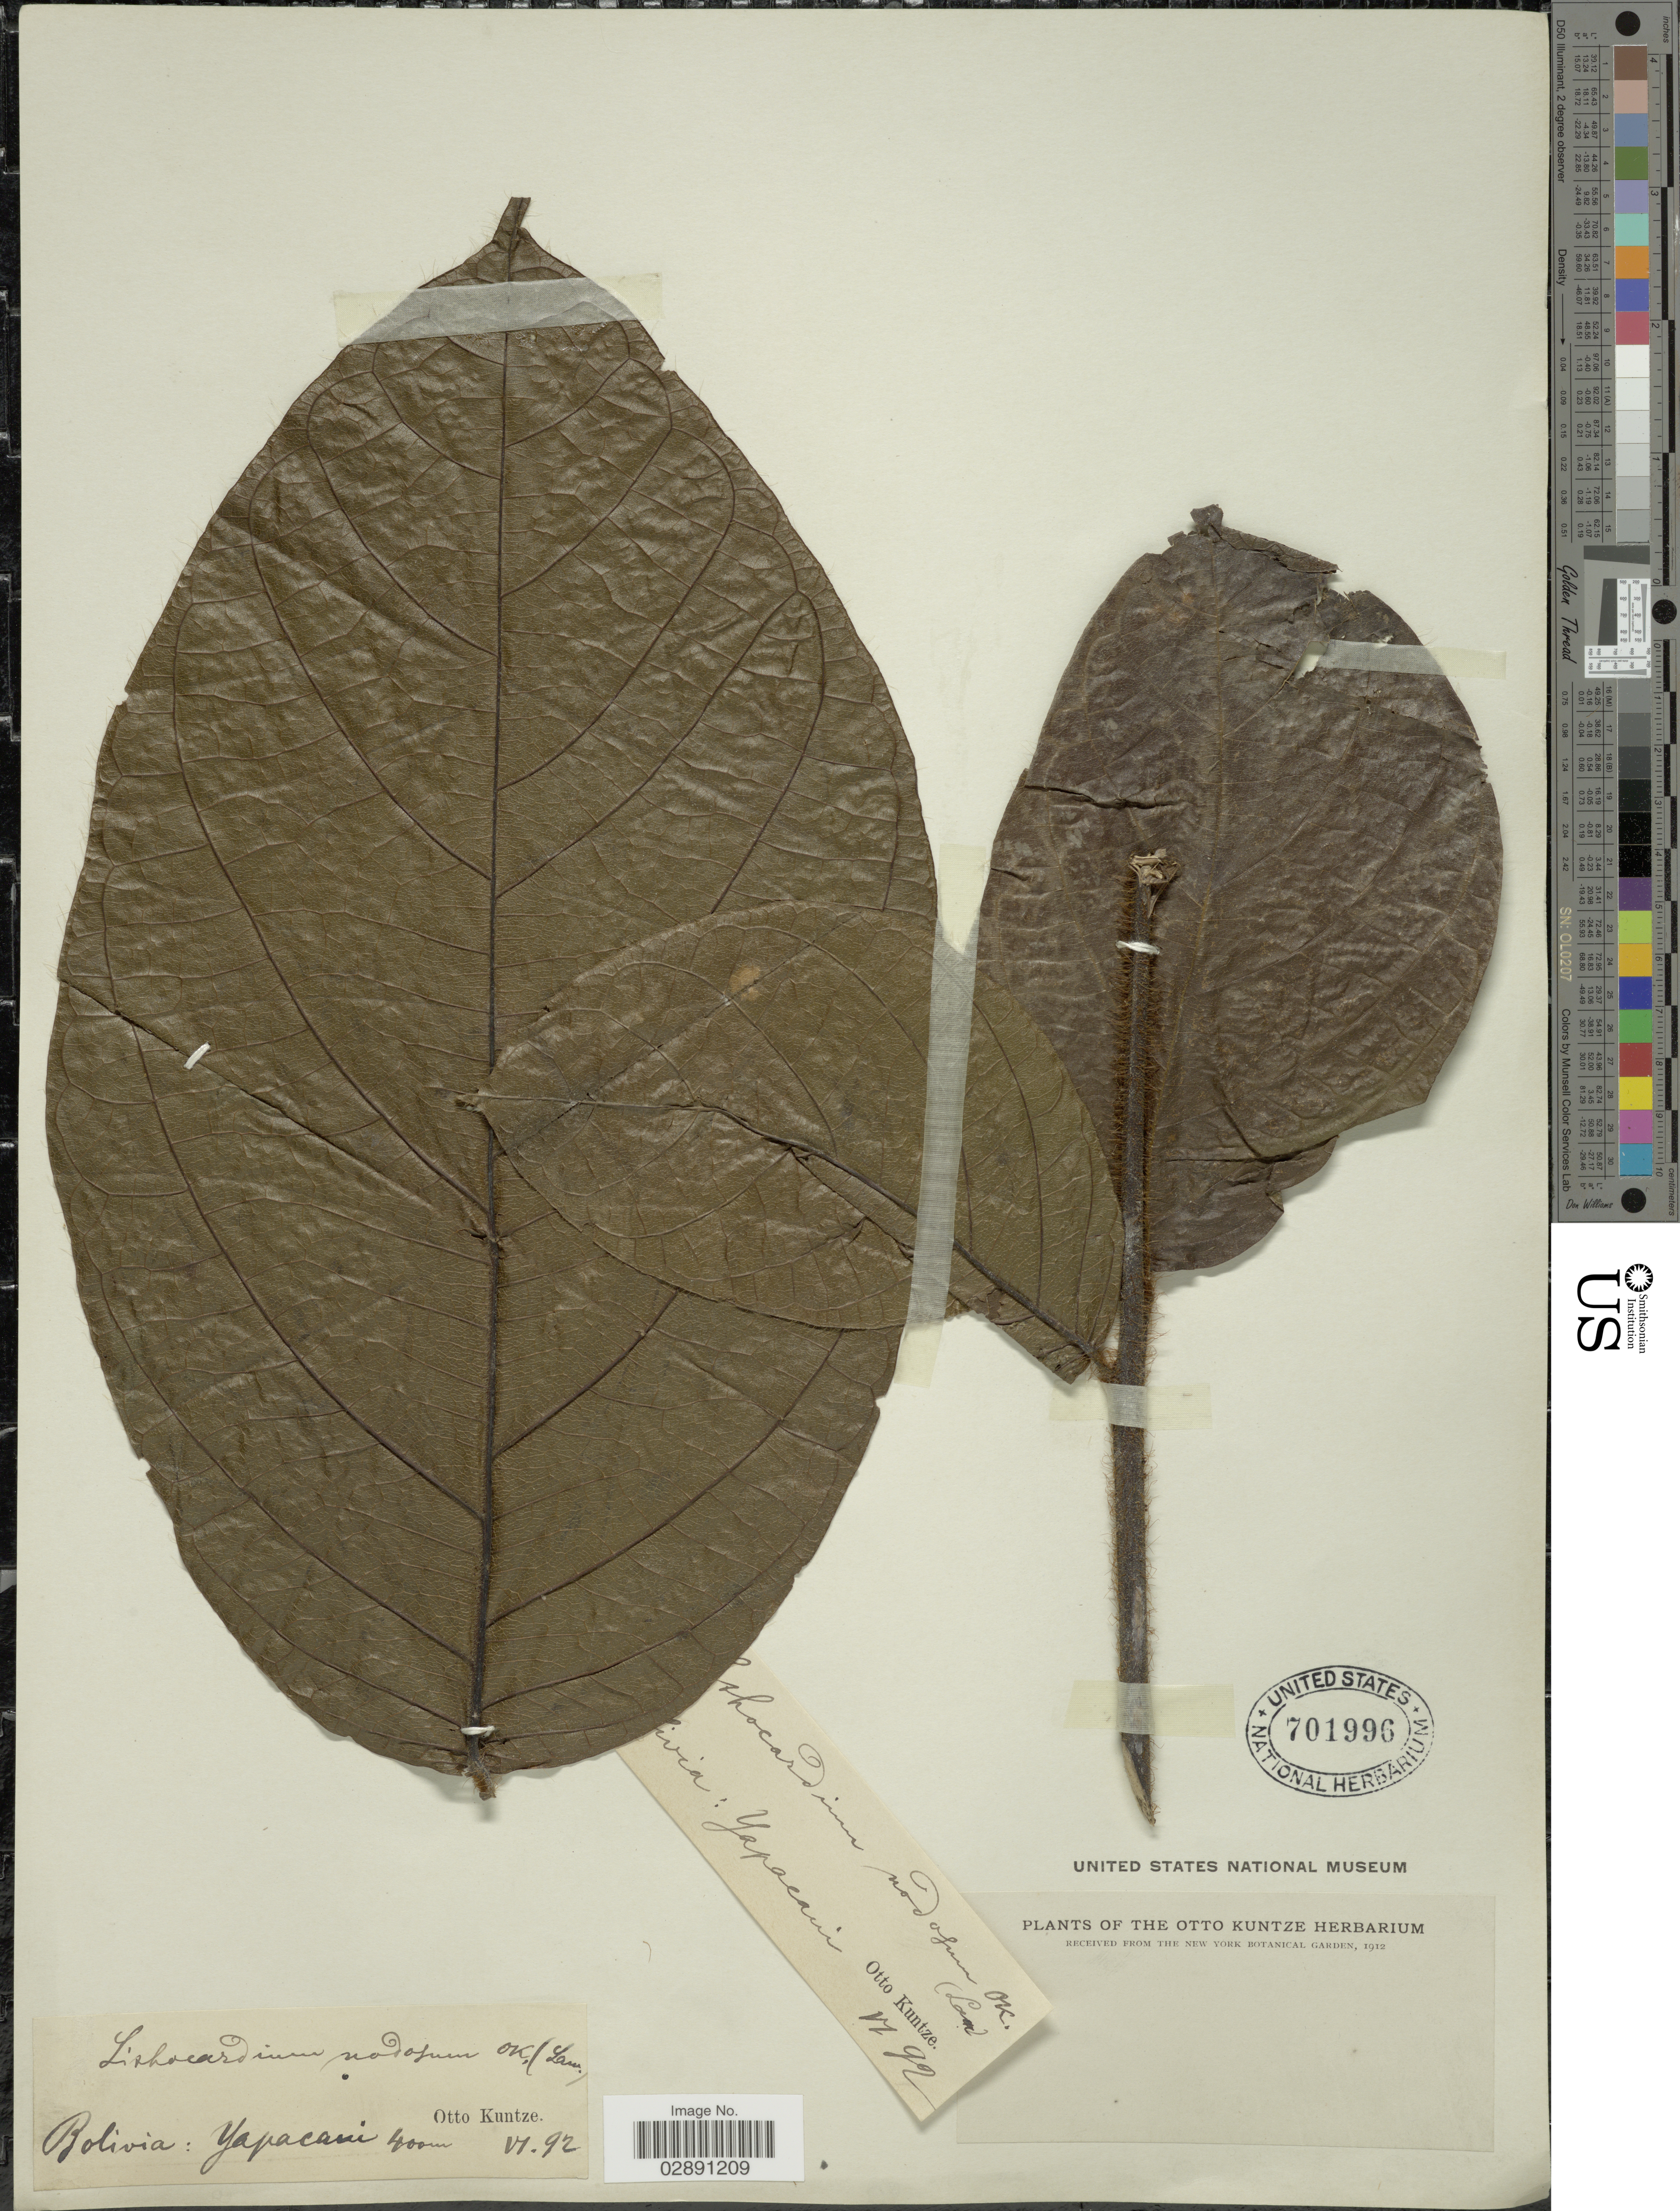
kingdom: Plantae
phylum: Tracheophyta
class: Magnoliopsida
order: Boraginales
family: Cordiaceae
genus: Cordia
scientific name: Cordia nodosa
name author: Lam.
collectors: C.E.O. Kuntze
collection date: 1892-06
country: Bolivia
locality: Yapacaní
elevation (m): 400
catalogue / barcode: US 701996